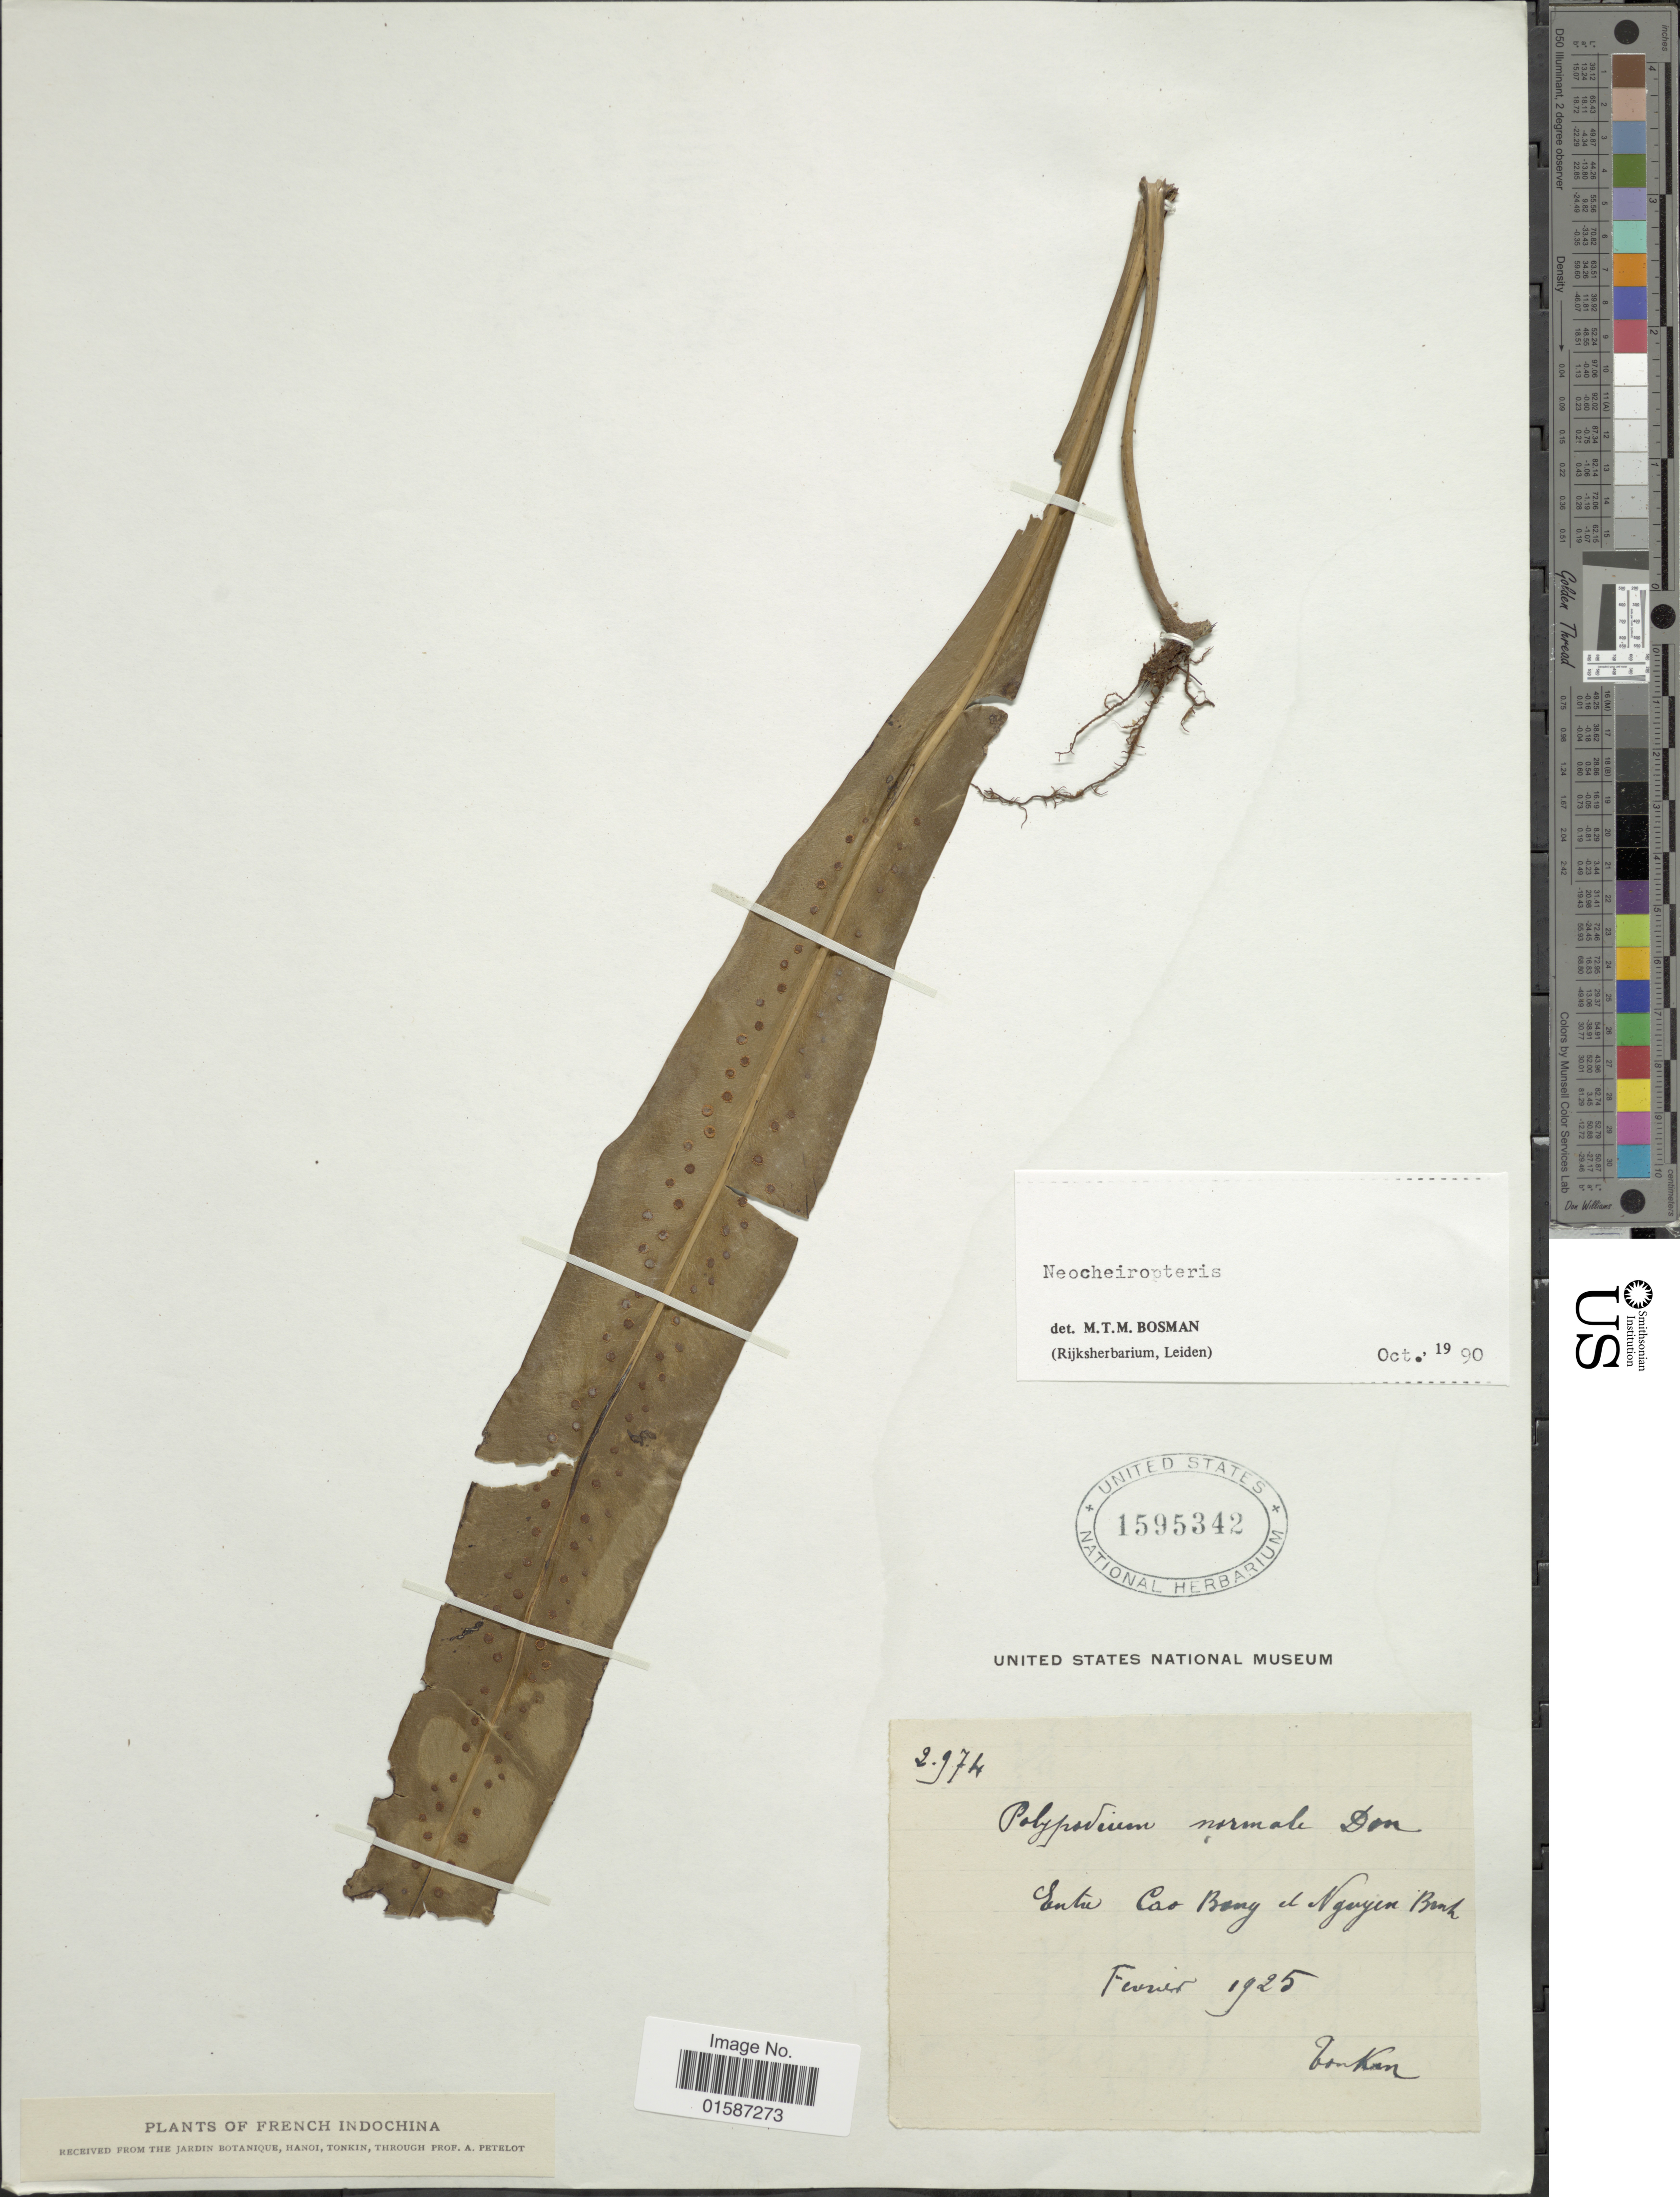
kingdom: Plantae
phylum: Tracheophyta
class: Polypodiopsida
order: Polypodiales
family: Polypodiaceae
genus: Tricholepidium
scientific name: Tricholepidium normale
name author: (D. Don) Ching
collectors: A. Petelot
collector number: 2974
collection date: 1925-02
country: Vietnam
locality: Tonkin. Sentu Cao Bang et Nguyen Bank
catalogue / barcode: US 1595342